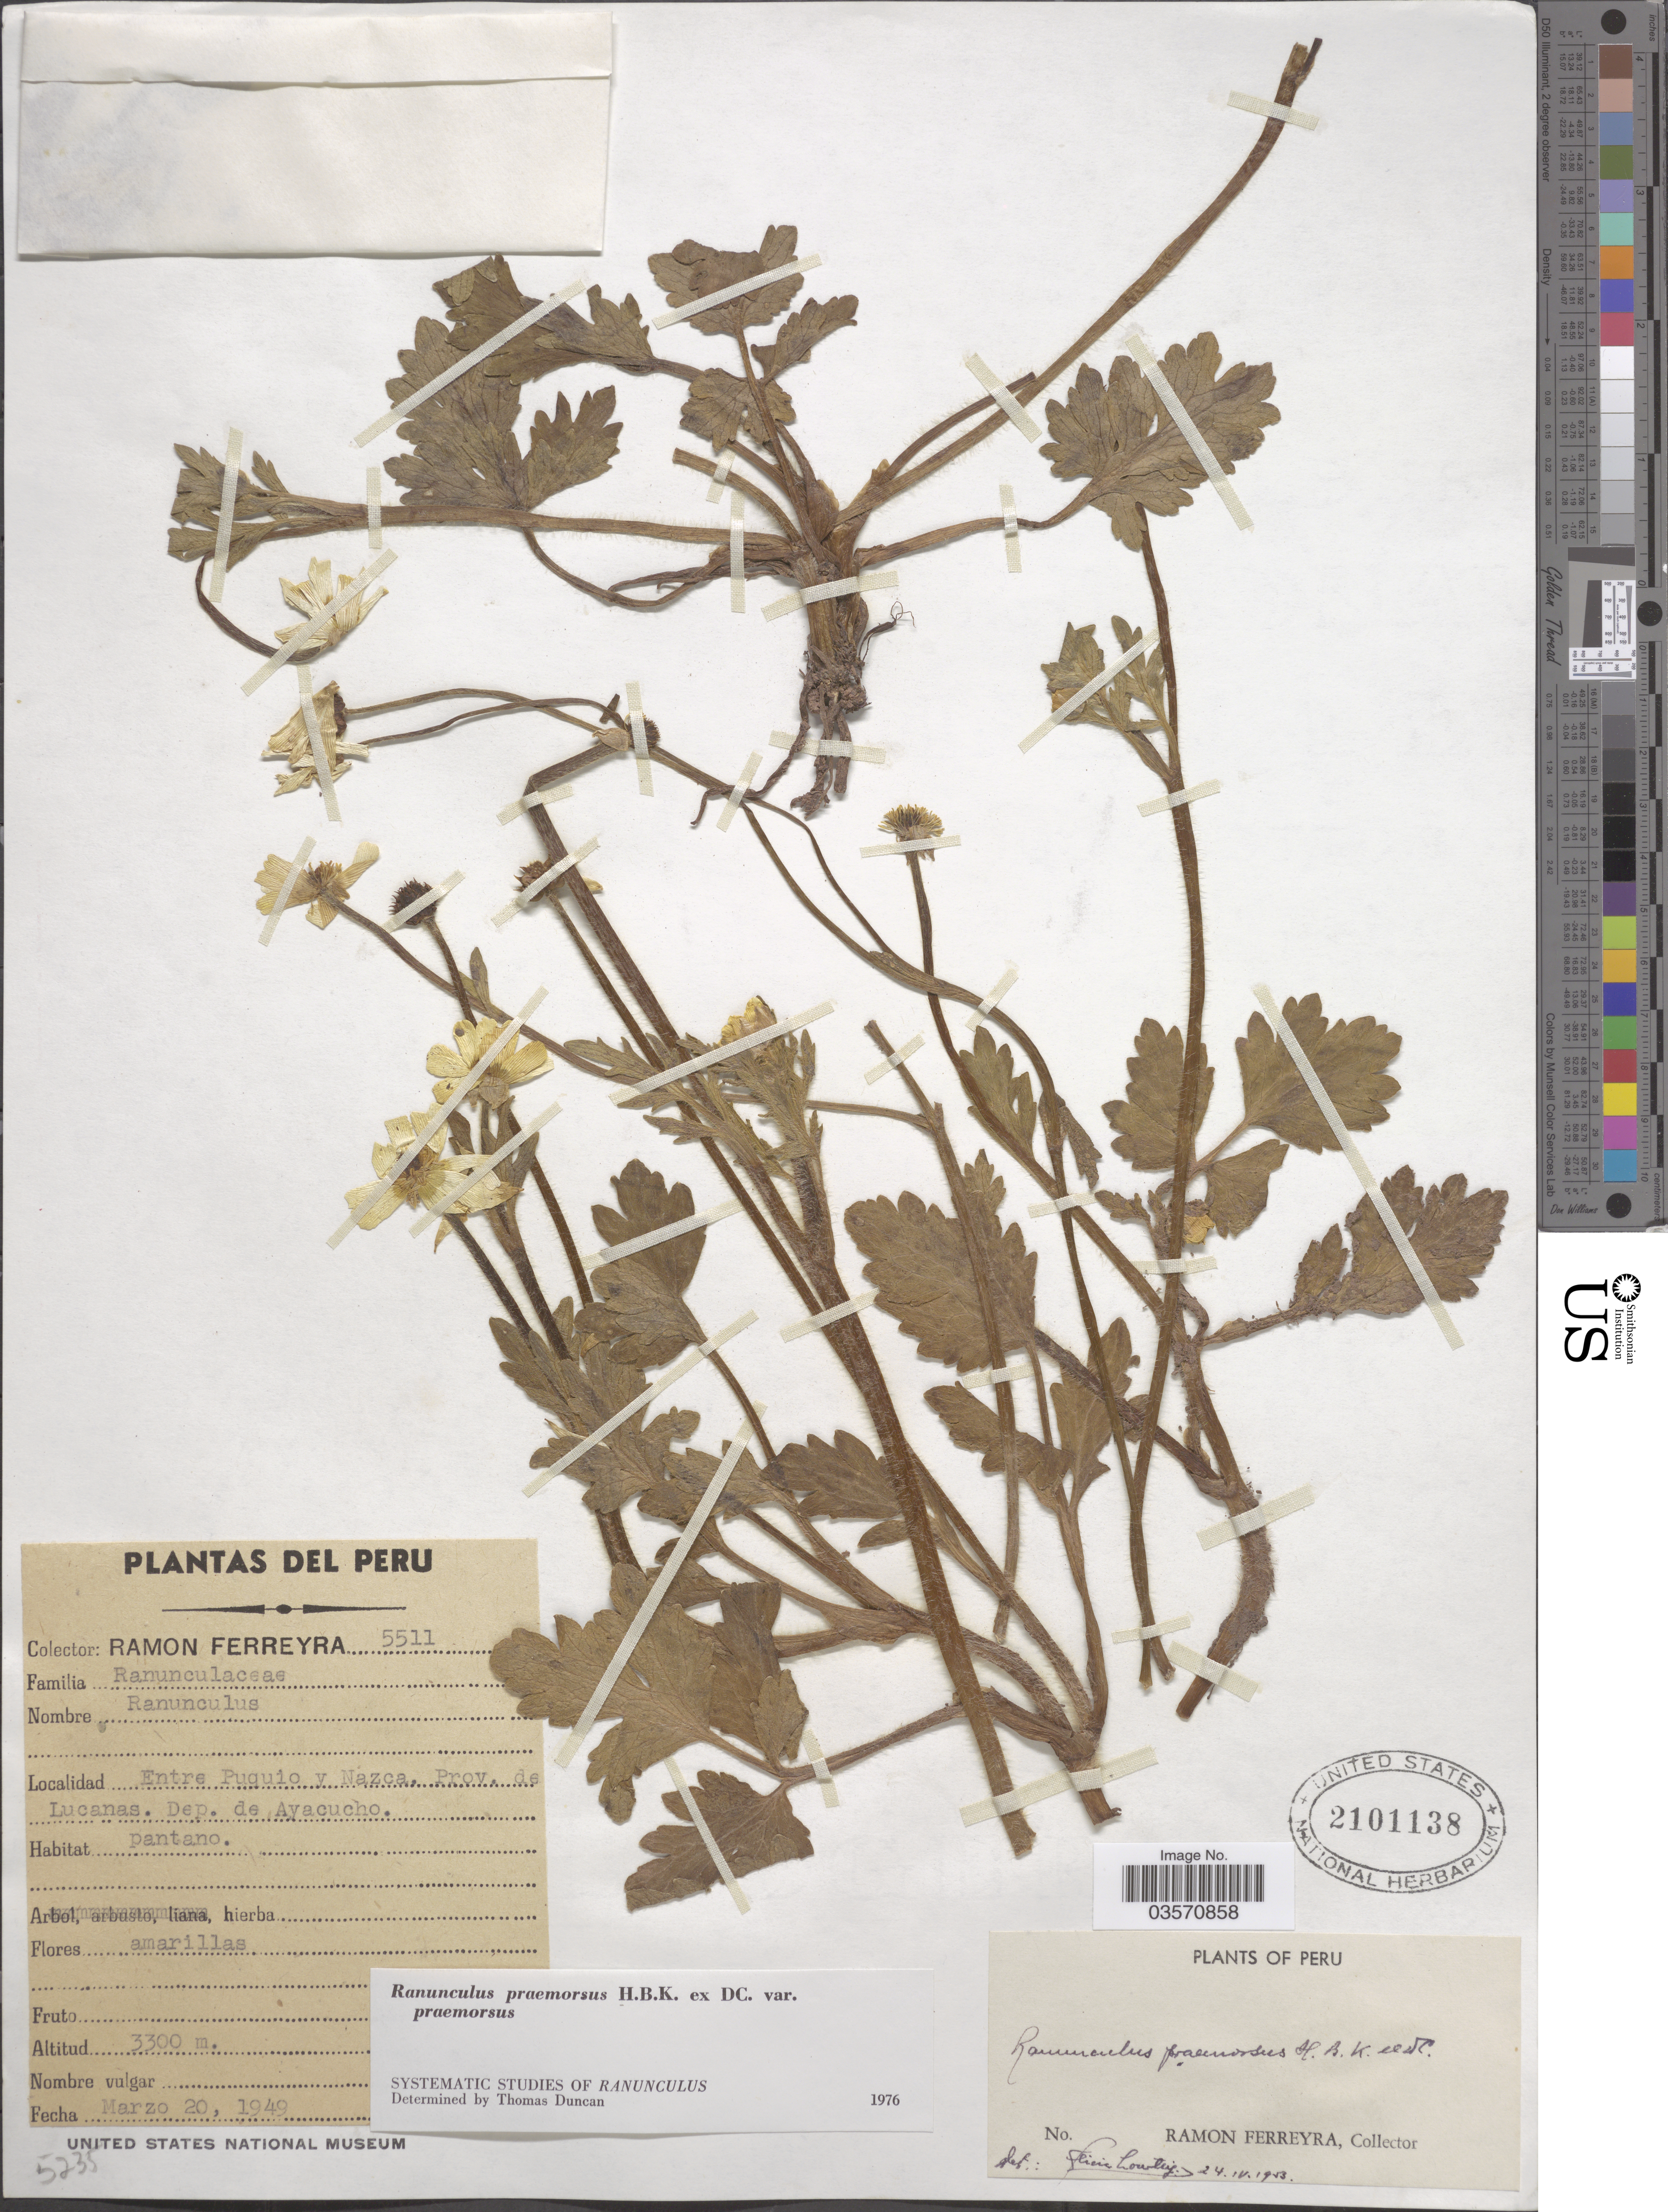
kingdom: Plantae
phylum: Tracheophyta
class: Magnoliopsida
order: Ranunculales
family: Ranunculaceae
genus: Ranunculus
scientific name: Ranunculus praemorsus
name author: Kunth ex DC.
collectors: R. A. Ferreyra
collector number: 5511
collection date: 1949-03-20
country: Peru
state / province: Ayacucho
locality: Entre Puquio y Nazca, Prov. de Lucanas. Dep. de Ayacucho.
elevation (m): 3300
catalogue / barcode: US 2101138